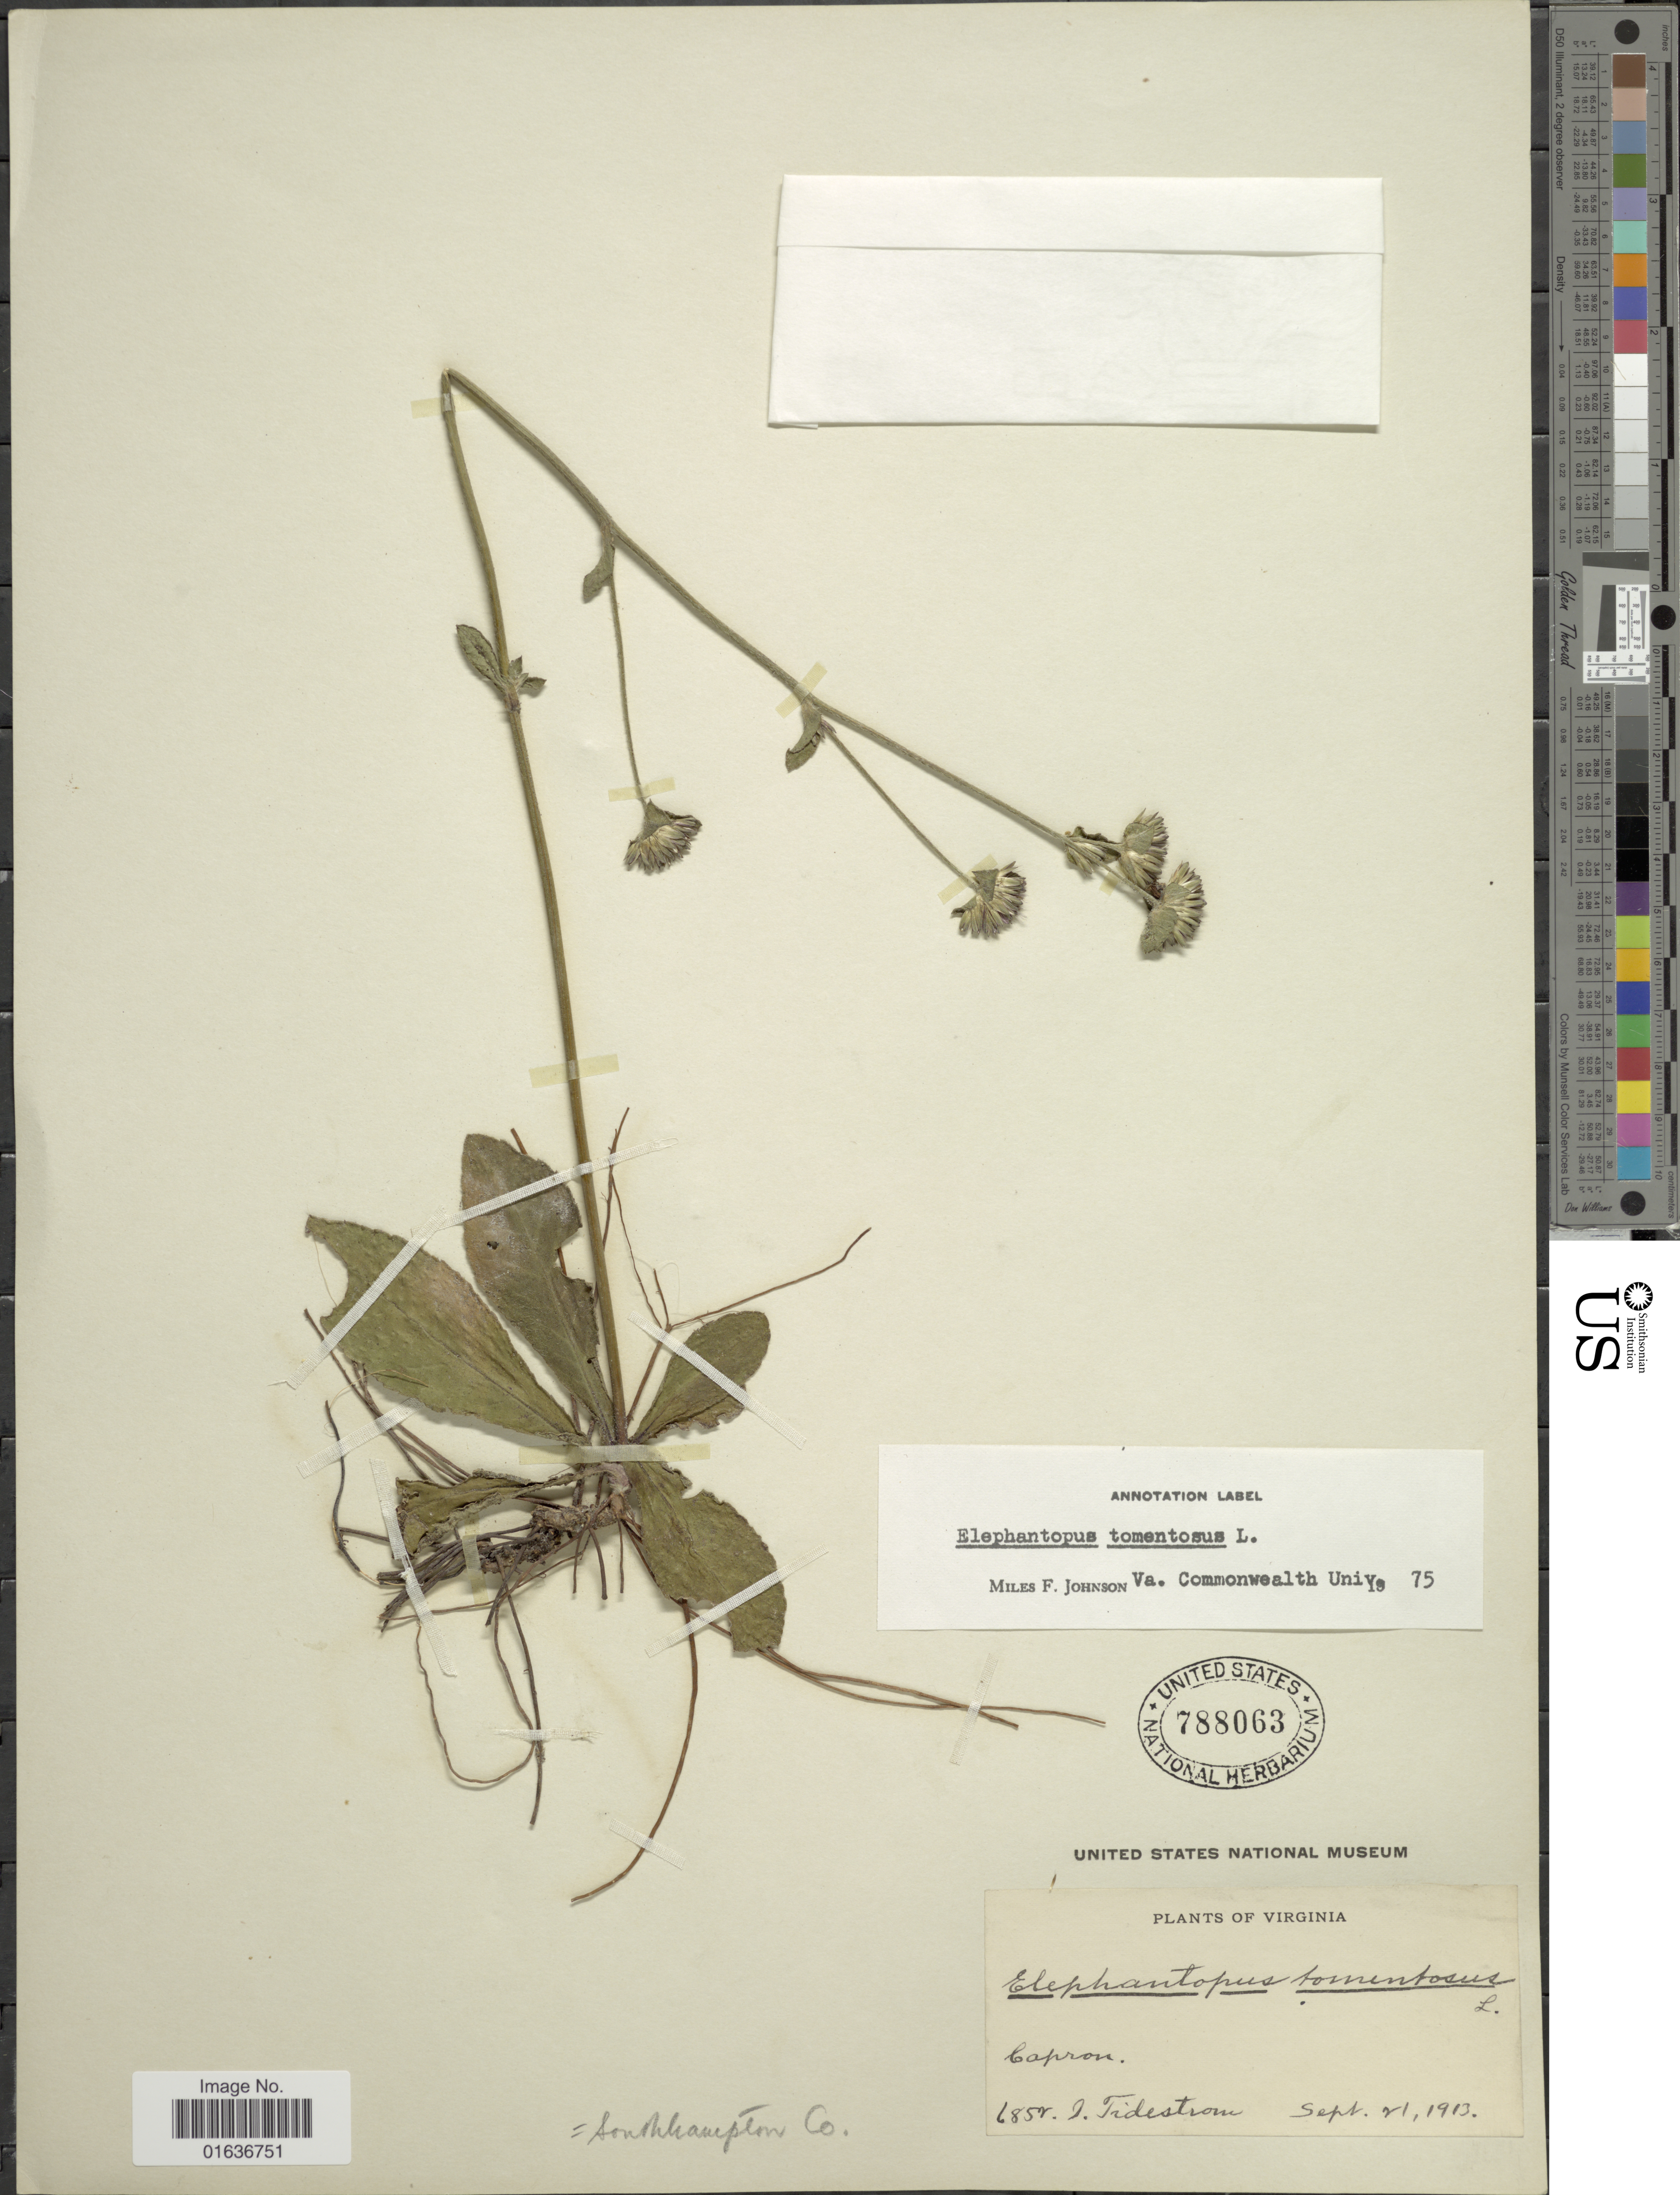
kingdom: Plantae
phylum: Tracheophyta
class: Magnoliopsida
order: Asterales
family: Asteraceae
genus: Elephantopus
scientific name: Elephantopus tomentosus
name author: L.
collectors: J. Tidestrom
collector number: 6852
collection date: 1913-09-21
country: United States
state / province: Virginia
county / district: Southampton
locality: Capron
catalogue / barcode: US 788063